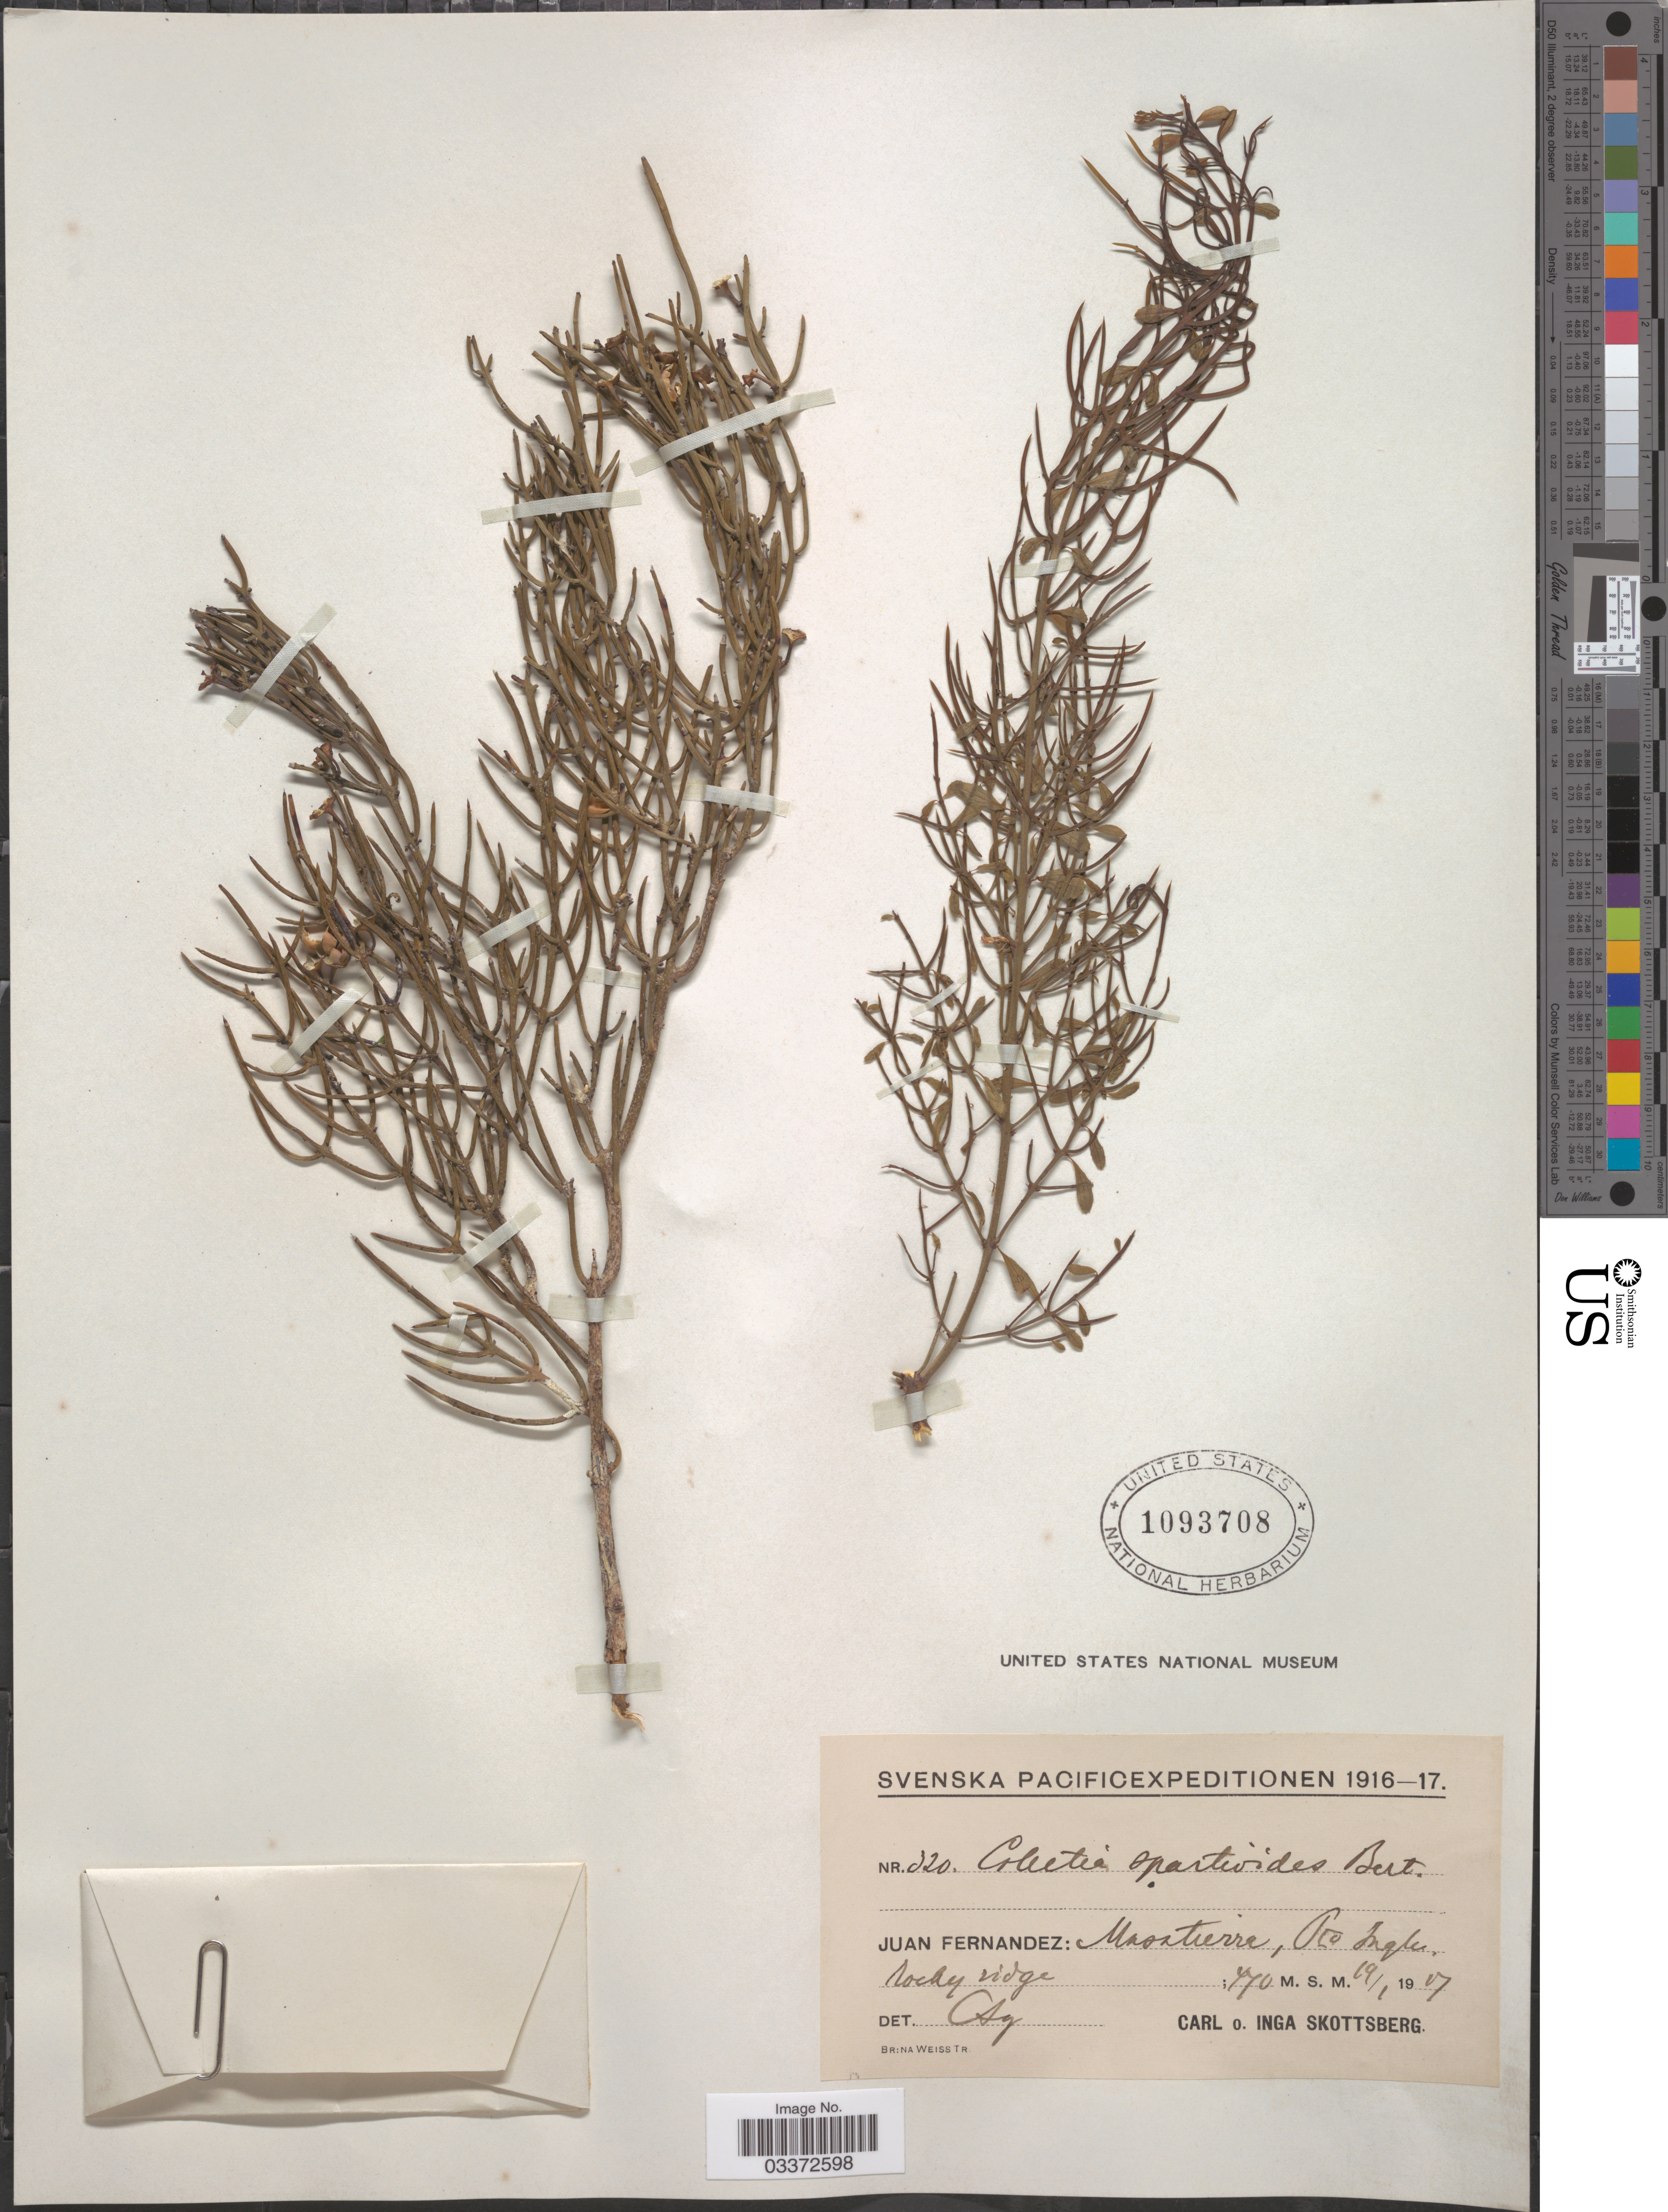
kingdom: Plantae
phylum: Tracheophyta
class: Magnoliopsida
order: Rosales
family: Rhamnaceae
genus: Colletia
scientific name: Colletia spartioides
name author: Bertero ex Colla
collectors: C. Skottsberg & I. Skottsberg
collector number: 320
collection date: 1907-01-19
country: Chile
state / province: Valparaíso (V)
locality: Juan Fernandez: Masatierra, Pto Ingles.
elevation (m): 470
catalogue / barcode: US 1093708